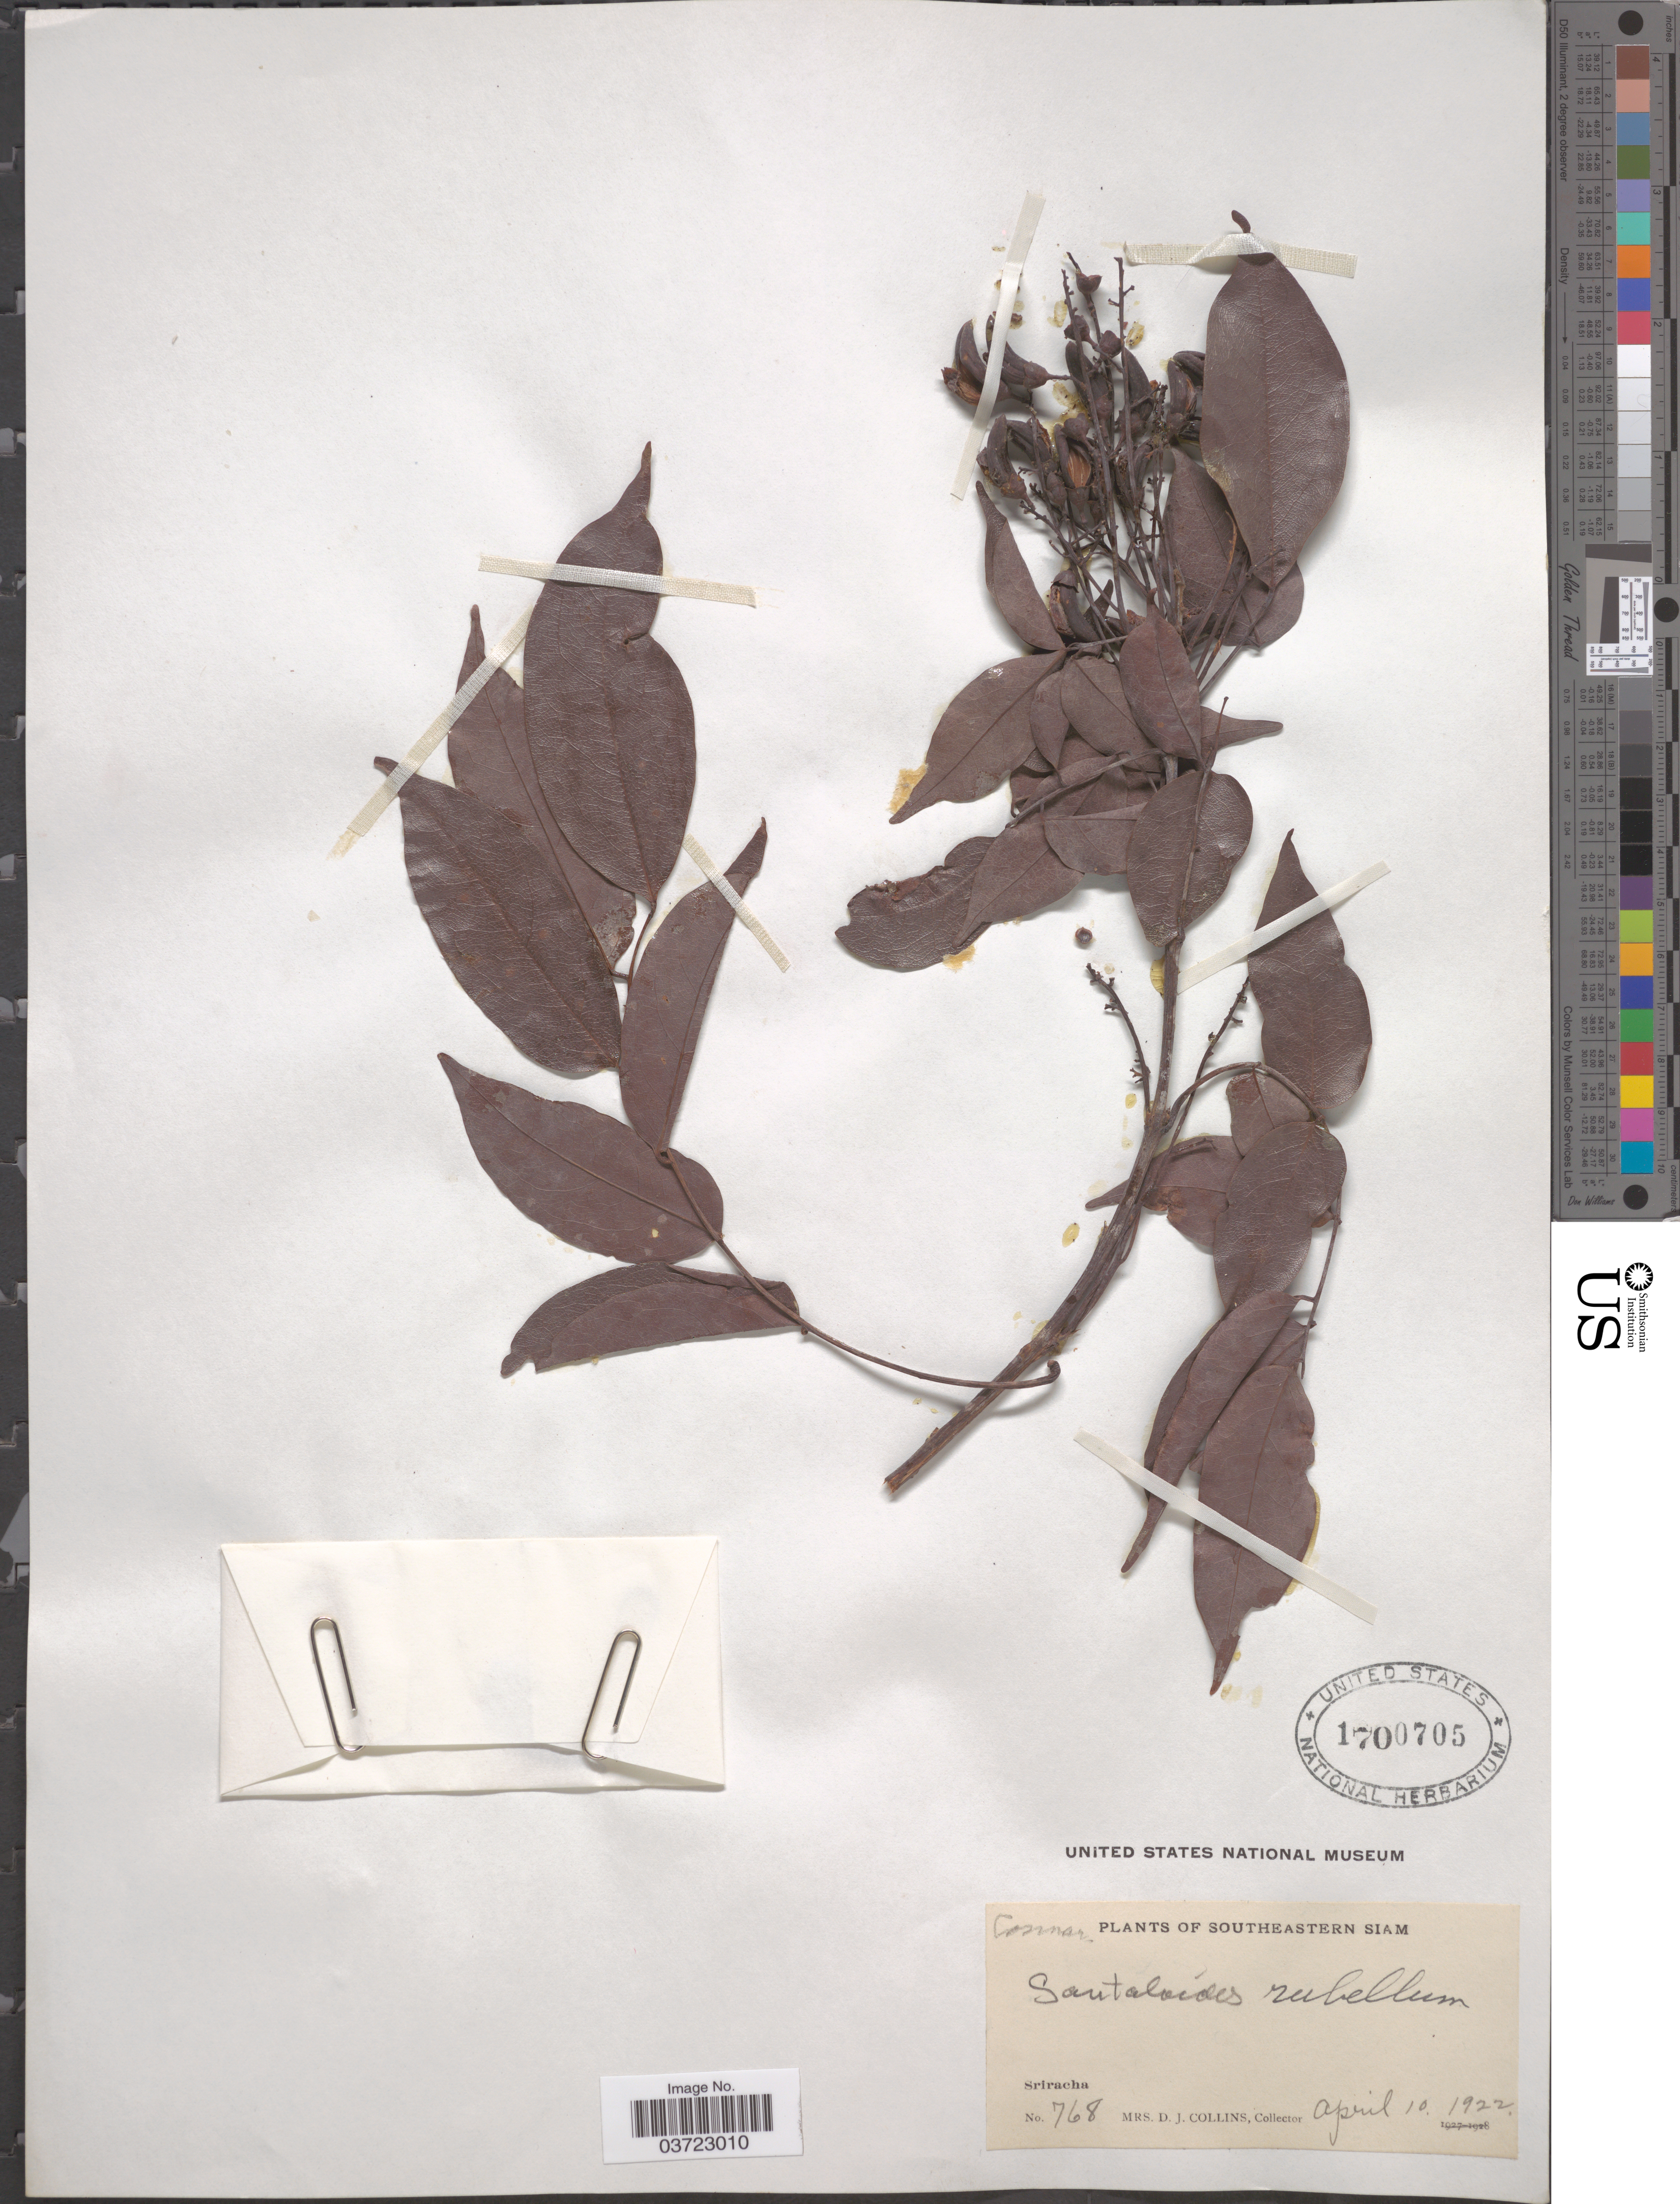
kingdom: Plantae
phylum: Tracheophyta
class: Magnoliopsida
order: Oxalidales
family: Connaraceae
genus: Rourea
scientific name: Rourea minor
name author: (Gaertn.) Leenh.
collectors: Mrs. D. J. Collins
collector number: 768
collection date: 1922-04-10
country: Thailand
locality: Southeastern Siam. Sriracha.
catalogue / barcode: US 1700705